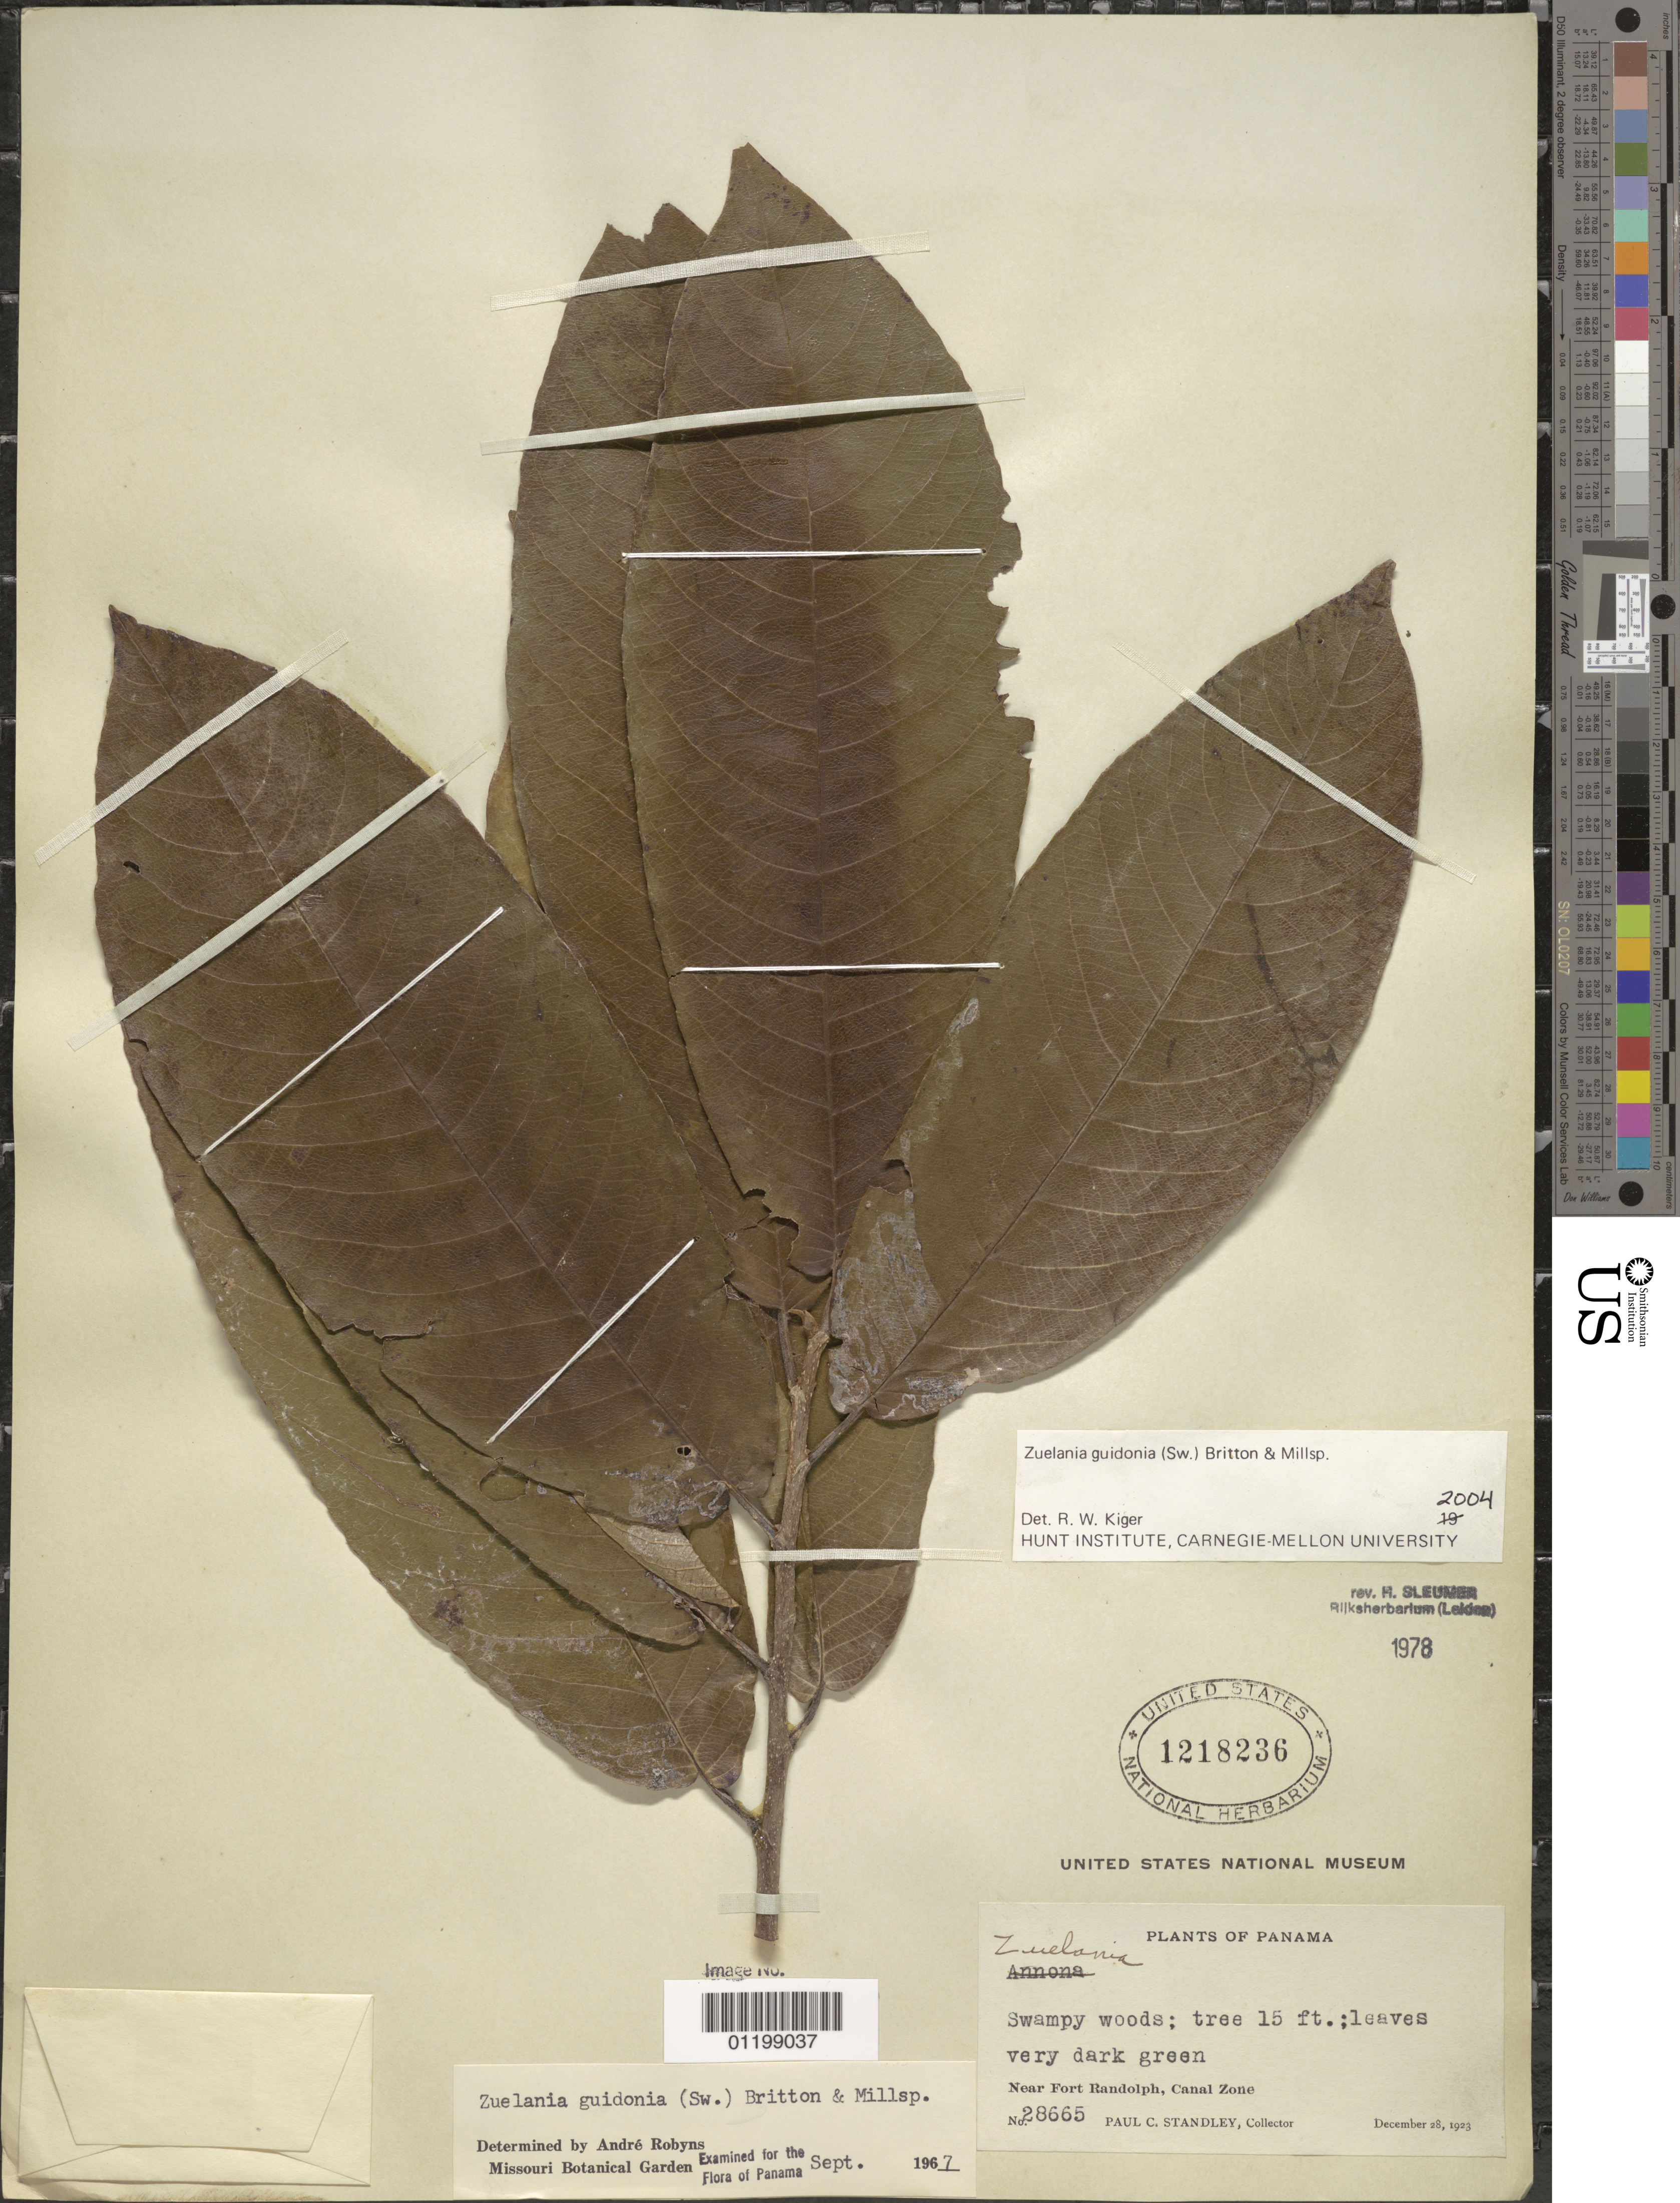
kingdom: Plantae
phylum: Tracheophyta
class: Magnoliopsida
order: Malpighiales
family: Salicaceae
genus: Casearia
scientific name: Casearia laetioides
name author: (A. Rich.) Warb.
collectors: P. C. Standley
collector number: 28665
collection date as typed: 28 Dec 1923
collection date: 1923-12-28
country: Panama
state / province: Colón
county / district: Canal Zone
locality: Near Fort Randolph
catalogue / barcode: US 1218236